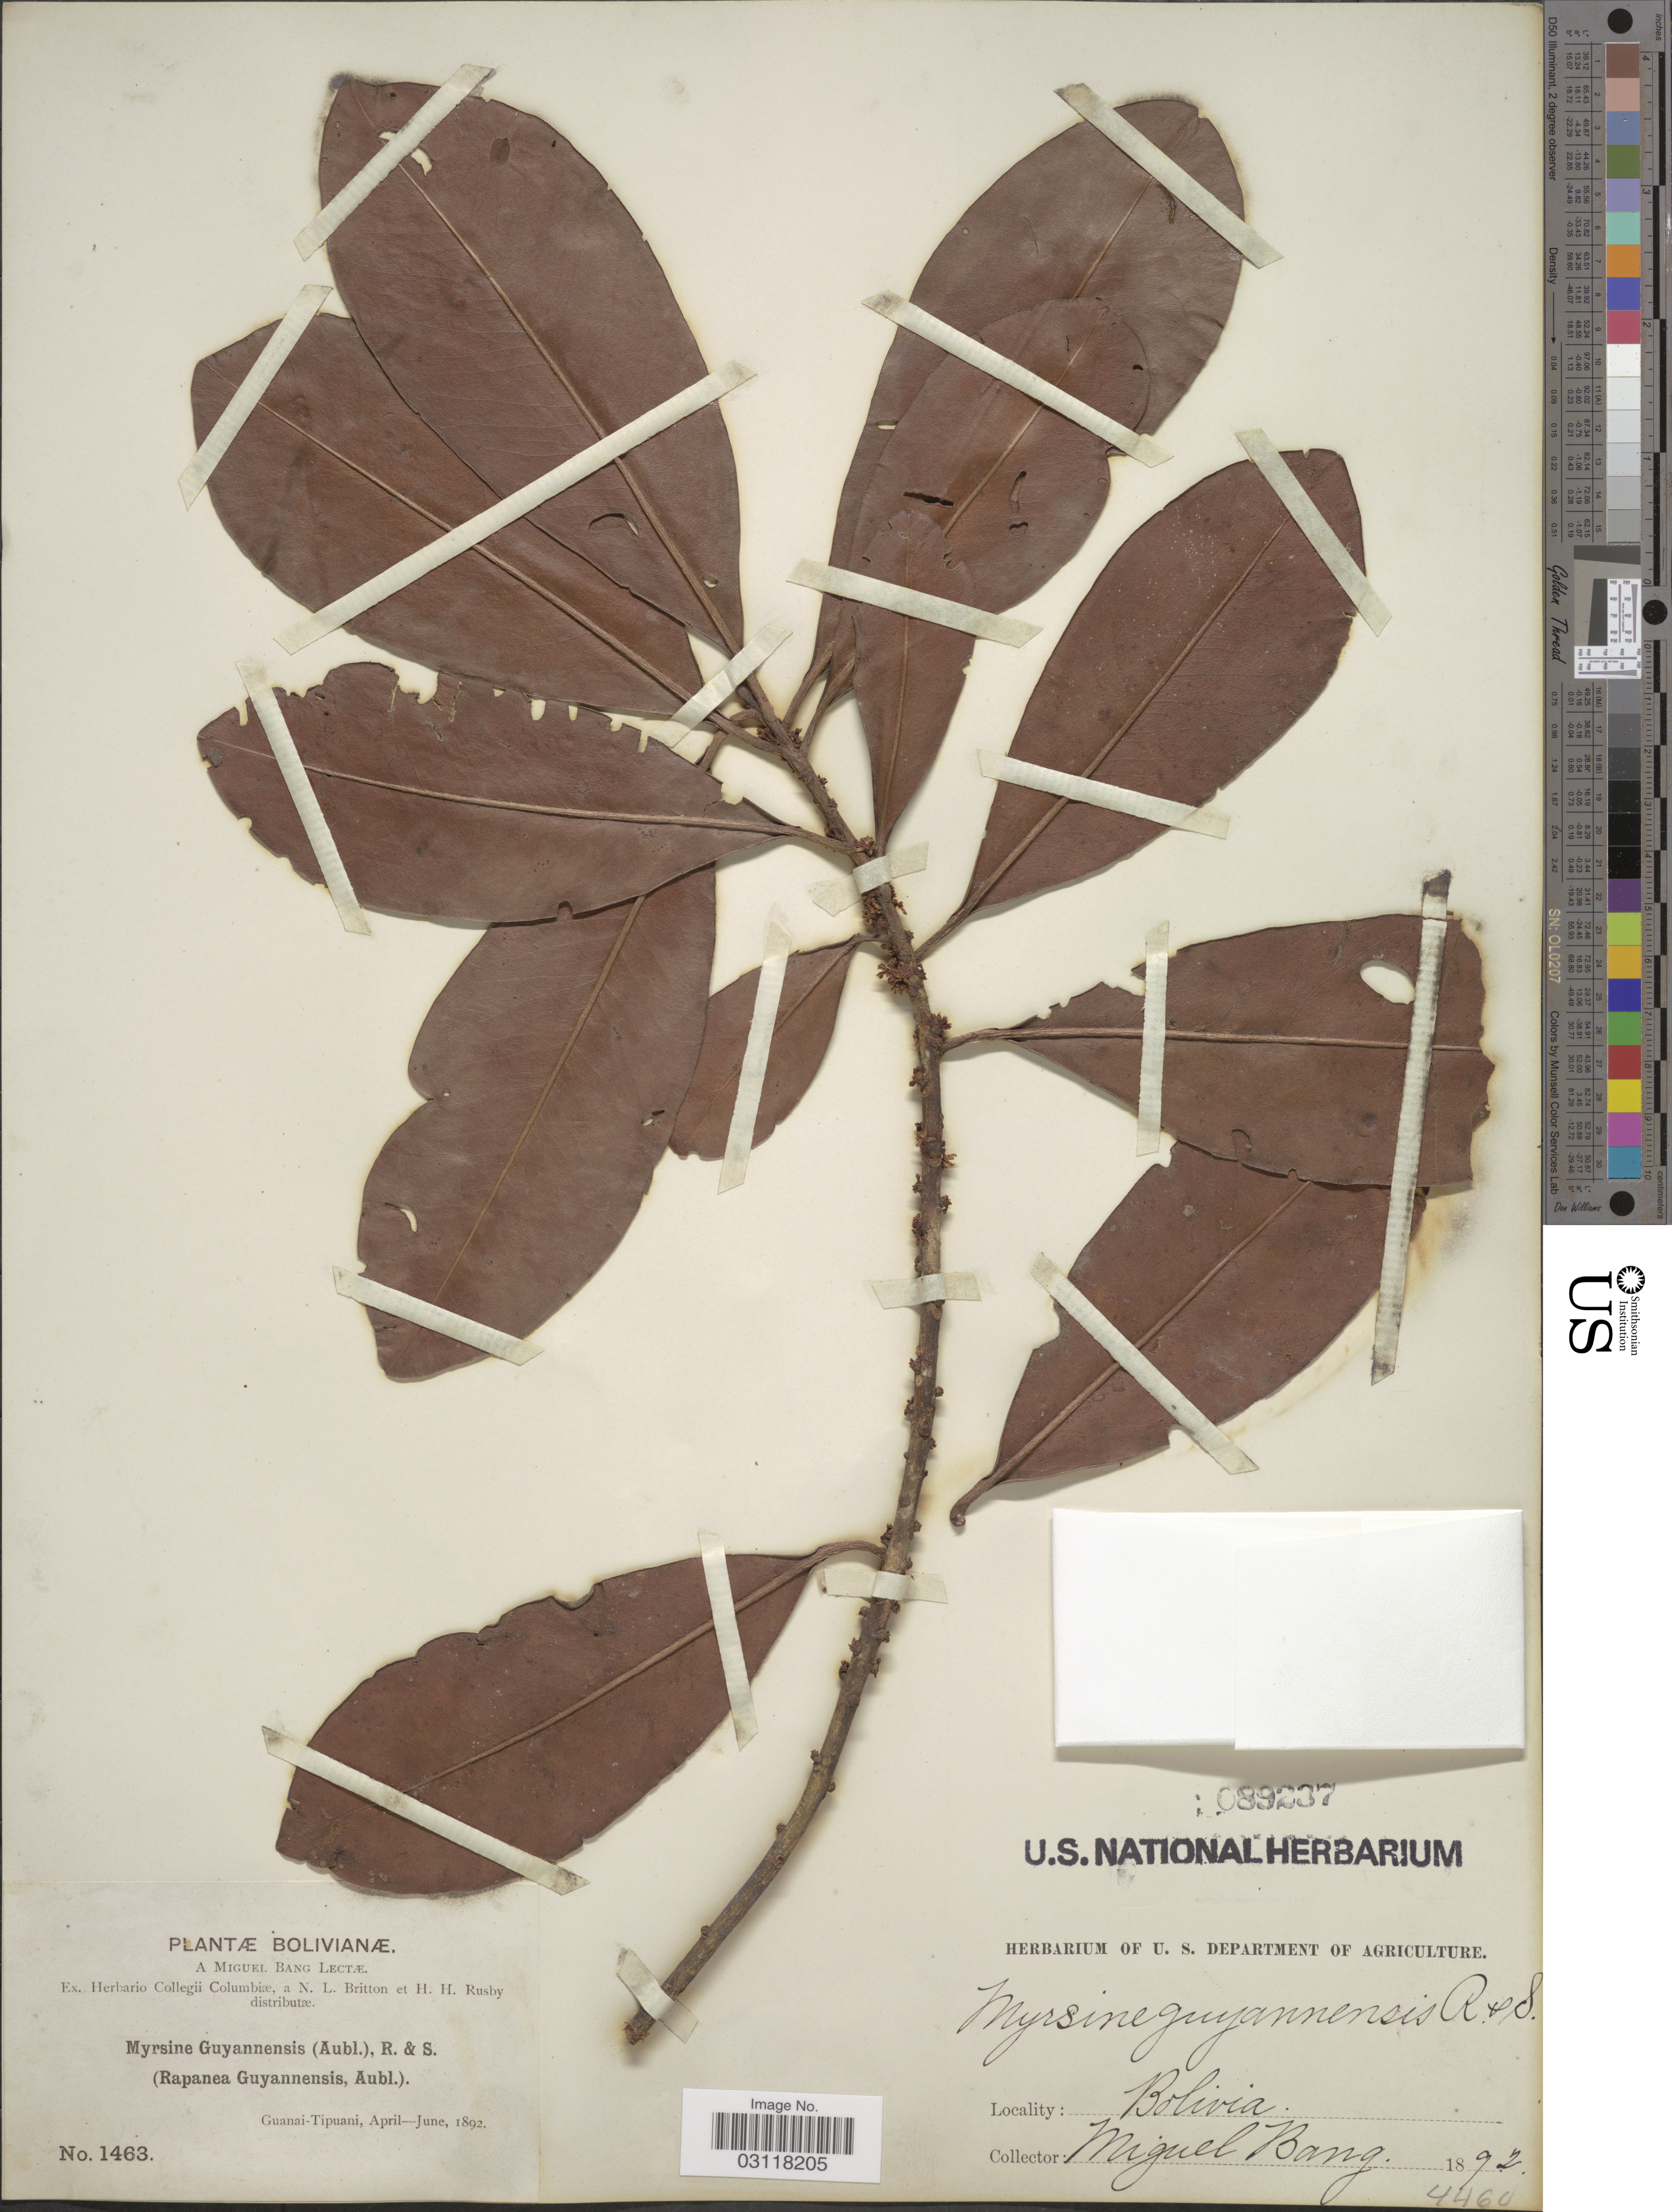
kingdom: Plantae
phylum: Tracheophyta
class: Magnoliopsida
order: Ericales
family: Primulaceae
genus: Rapanea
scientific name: Rapanea guianensis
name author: Aubl.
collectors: M. Bang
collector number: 1463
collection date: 1892-04/1892-06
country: Bolivia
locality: Guanai-Tipuani.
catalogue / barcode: US 89237